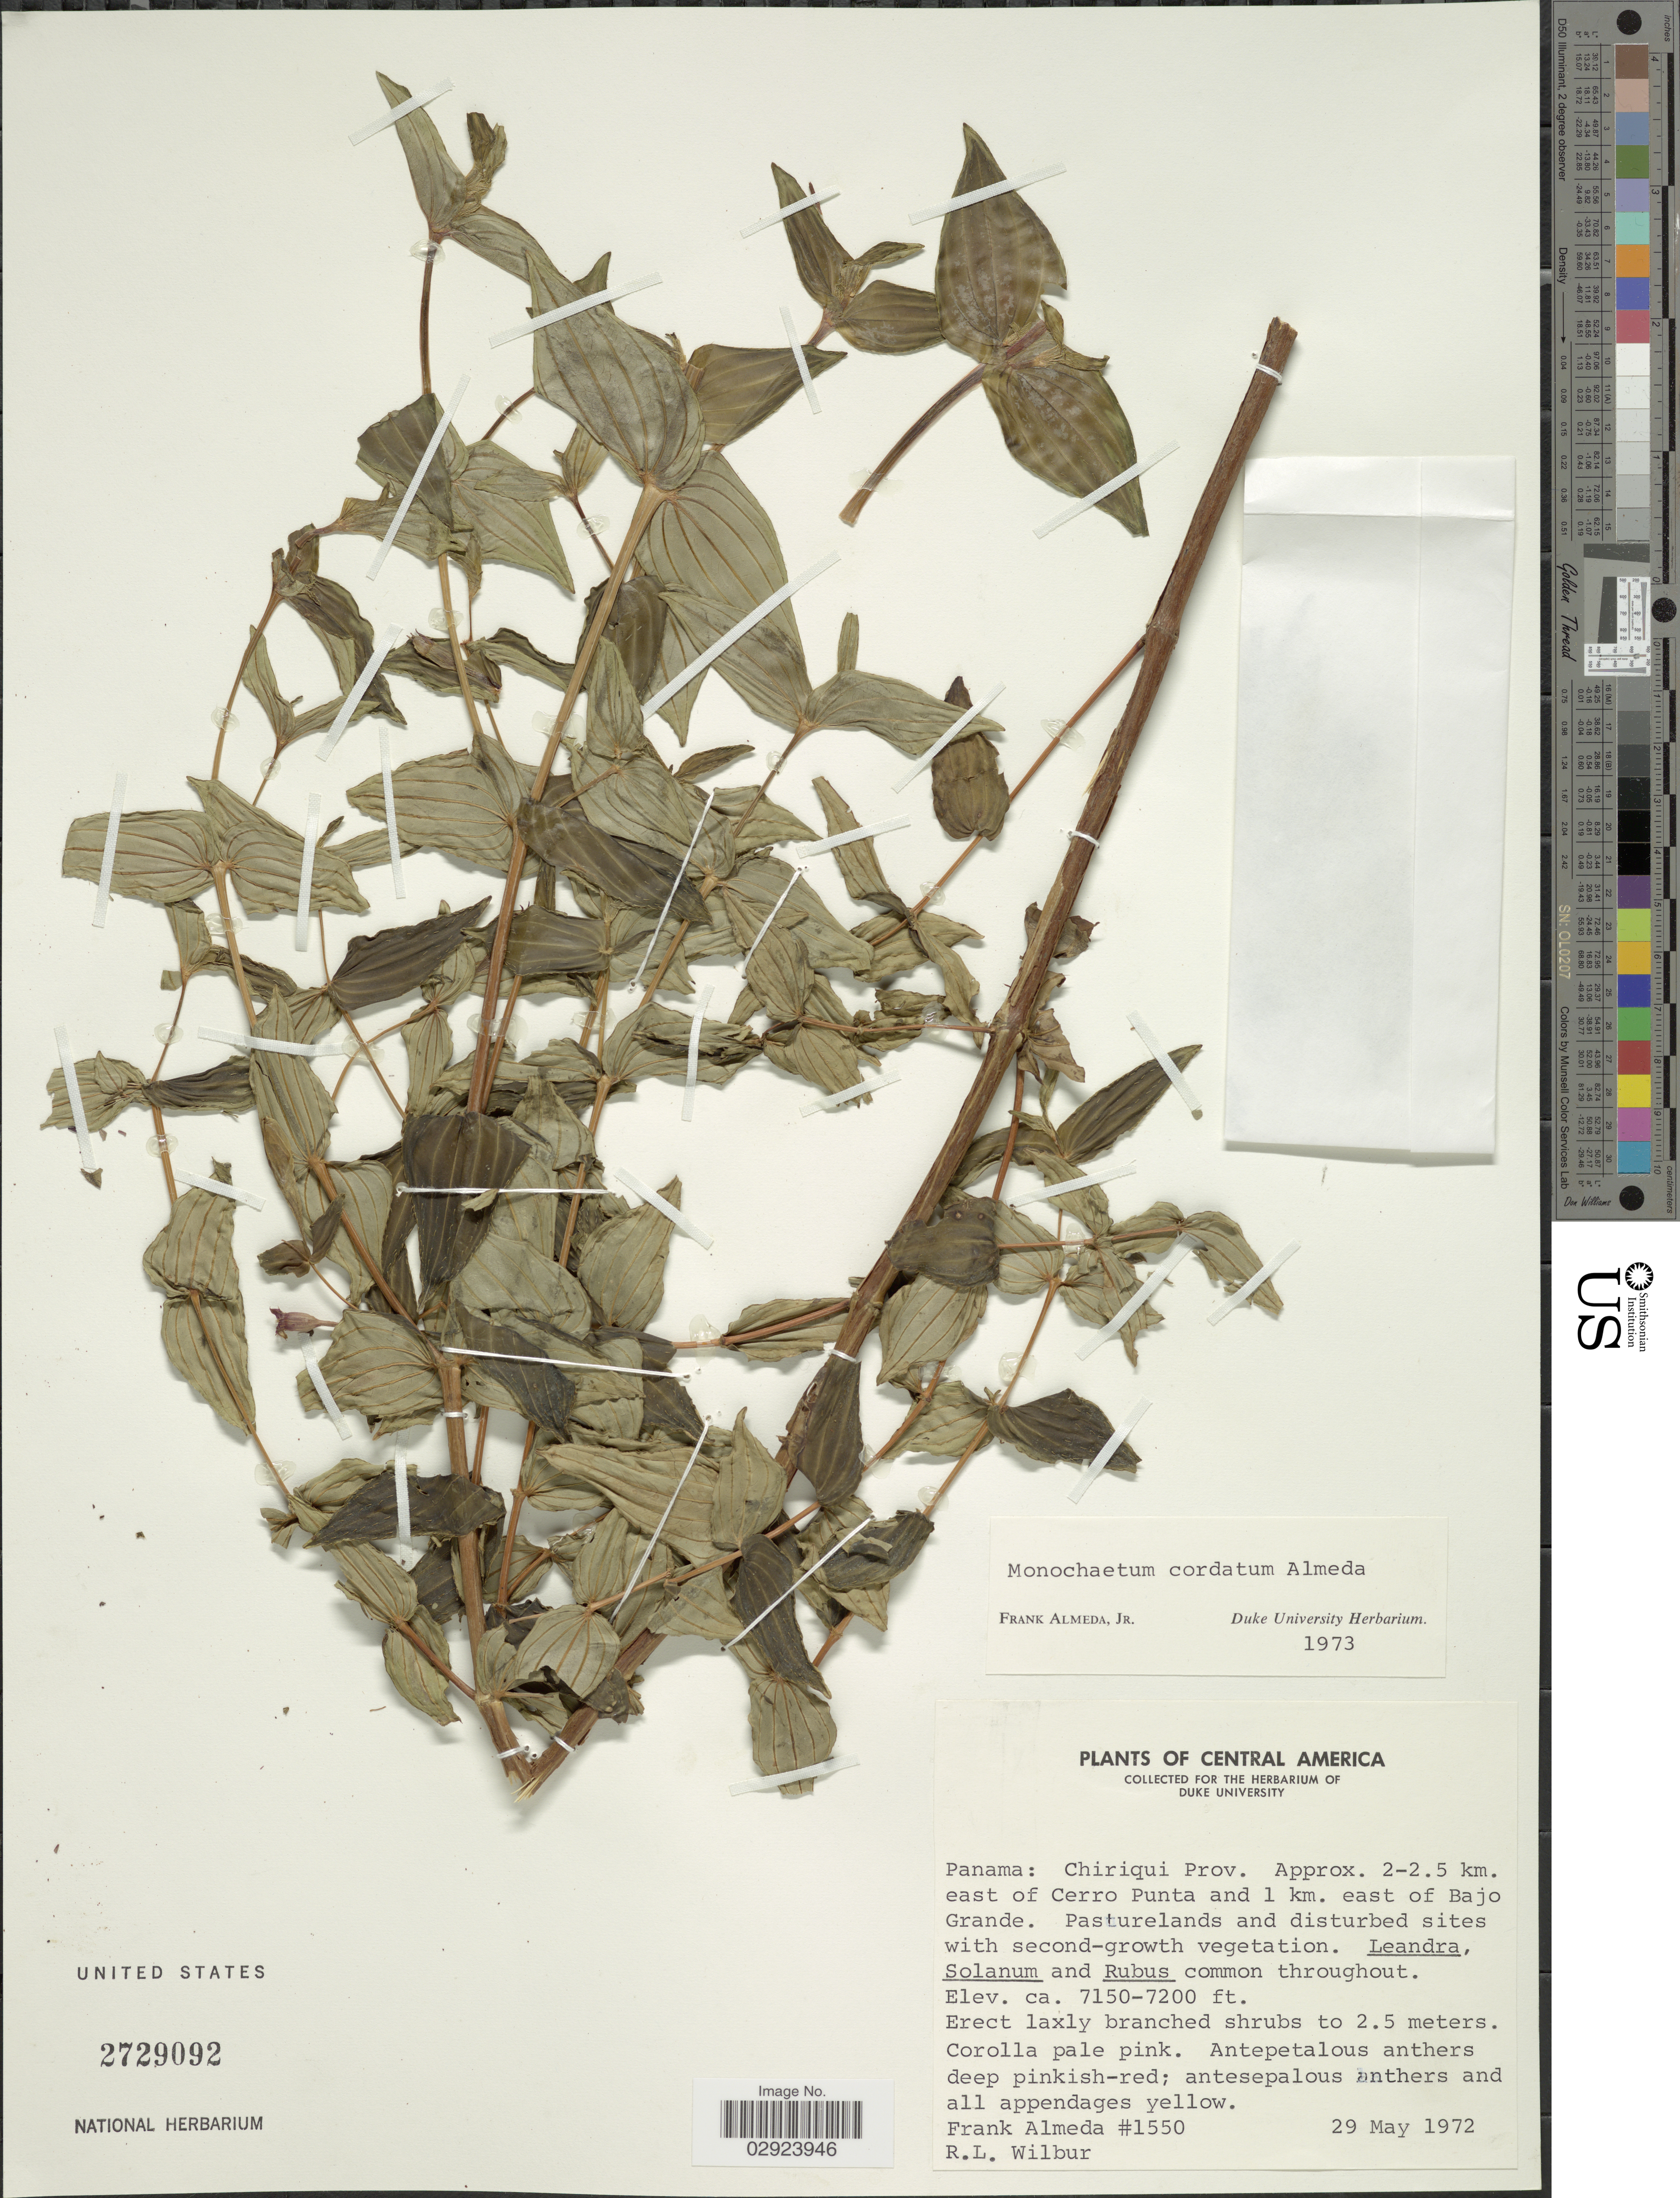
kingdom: Plantae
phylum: Tracheophyta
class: Magnoliopsida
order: Myrtales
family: Melastomataceae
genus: Monochaetum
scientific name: Monochaetum cordatum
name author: Almeda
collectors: F. Almeda & R. L. Wilbur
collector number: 1550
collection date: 1972-05-29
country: Panama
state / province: Chiriqui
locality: Approx. 2-2.5 km. east of Cerro Punta and 1 km. east of Bajo Grande. Pasturelands and disturbed sites with second-growth vegetation.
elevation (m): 2179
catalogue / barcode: US 2729092